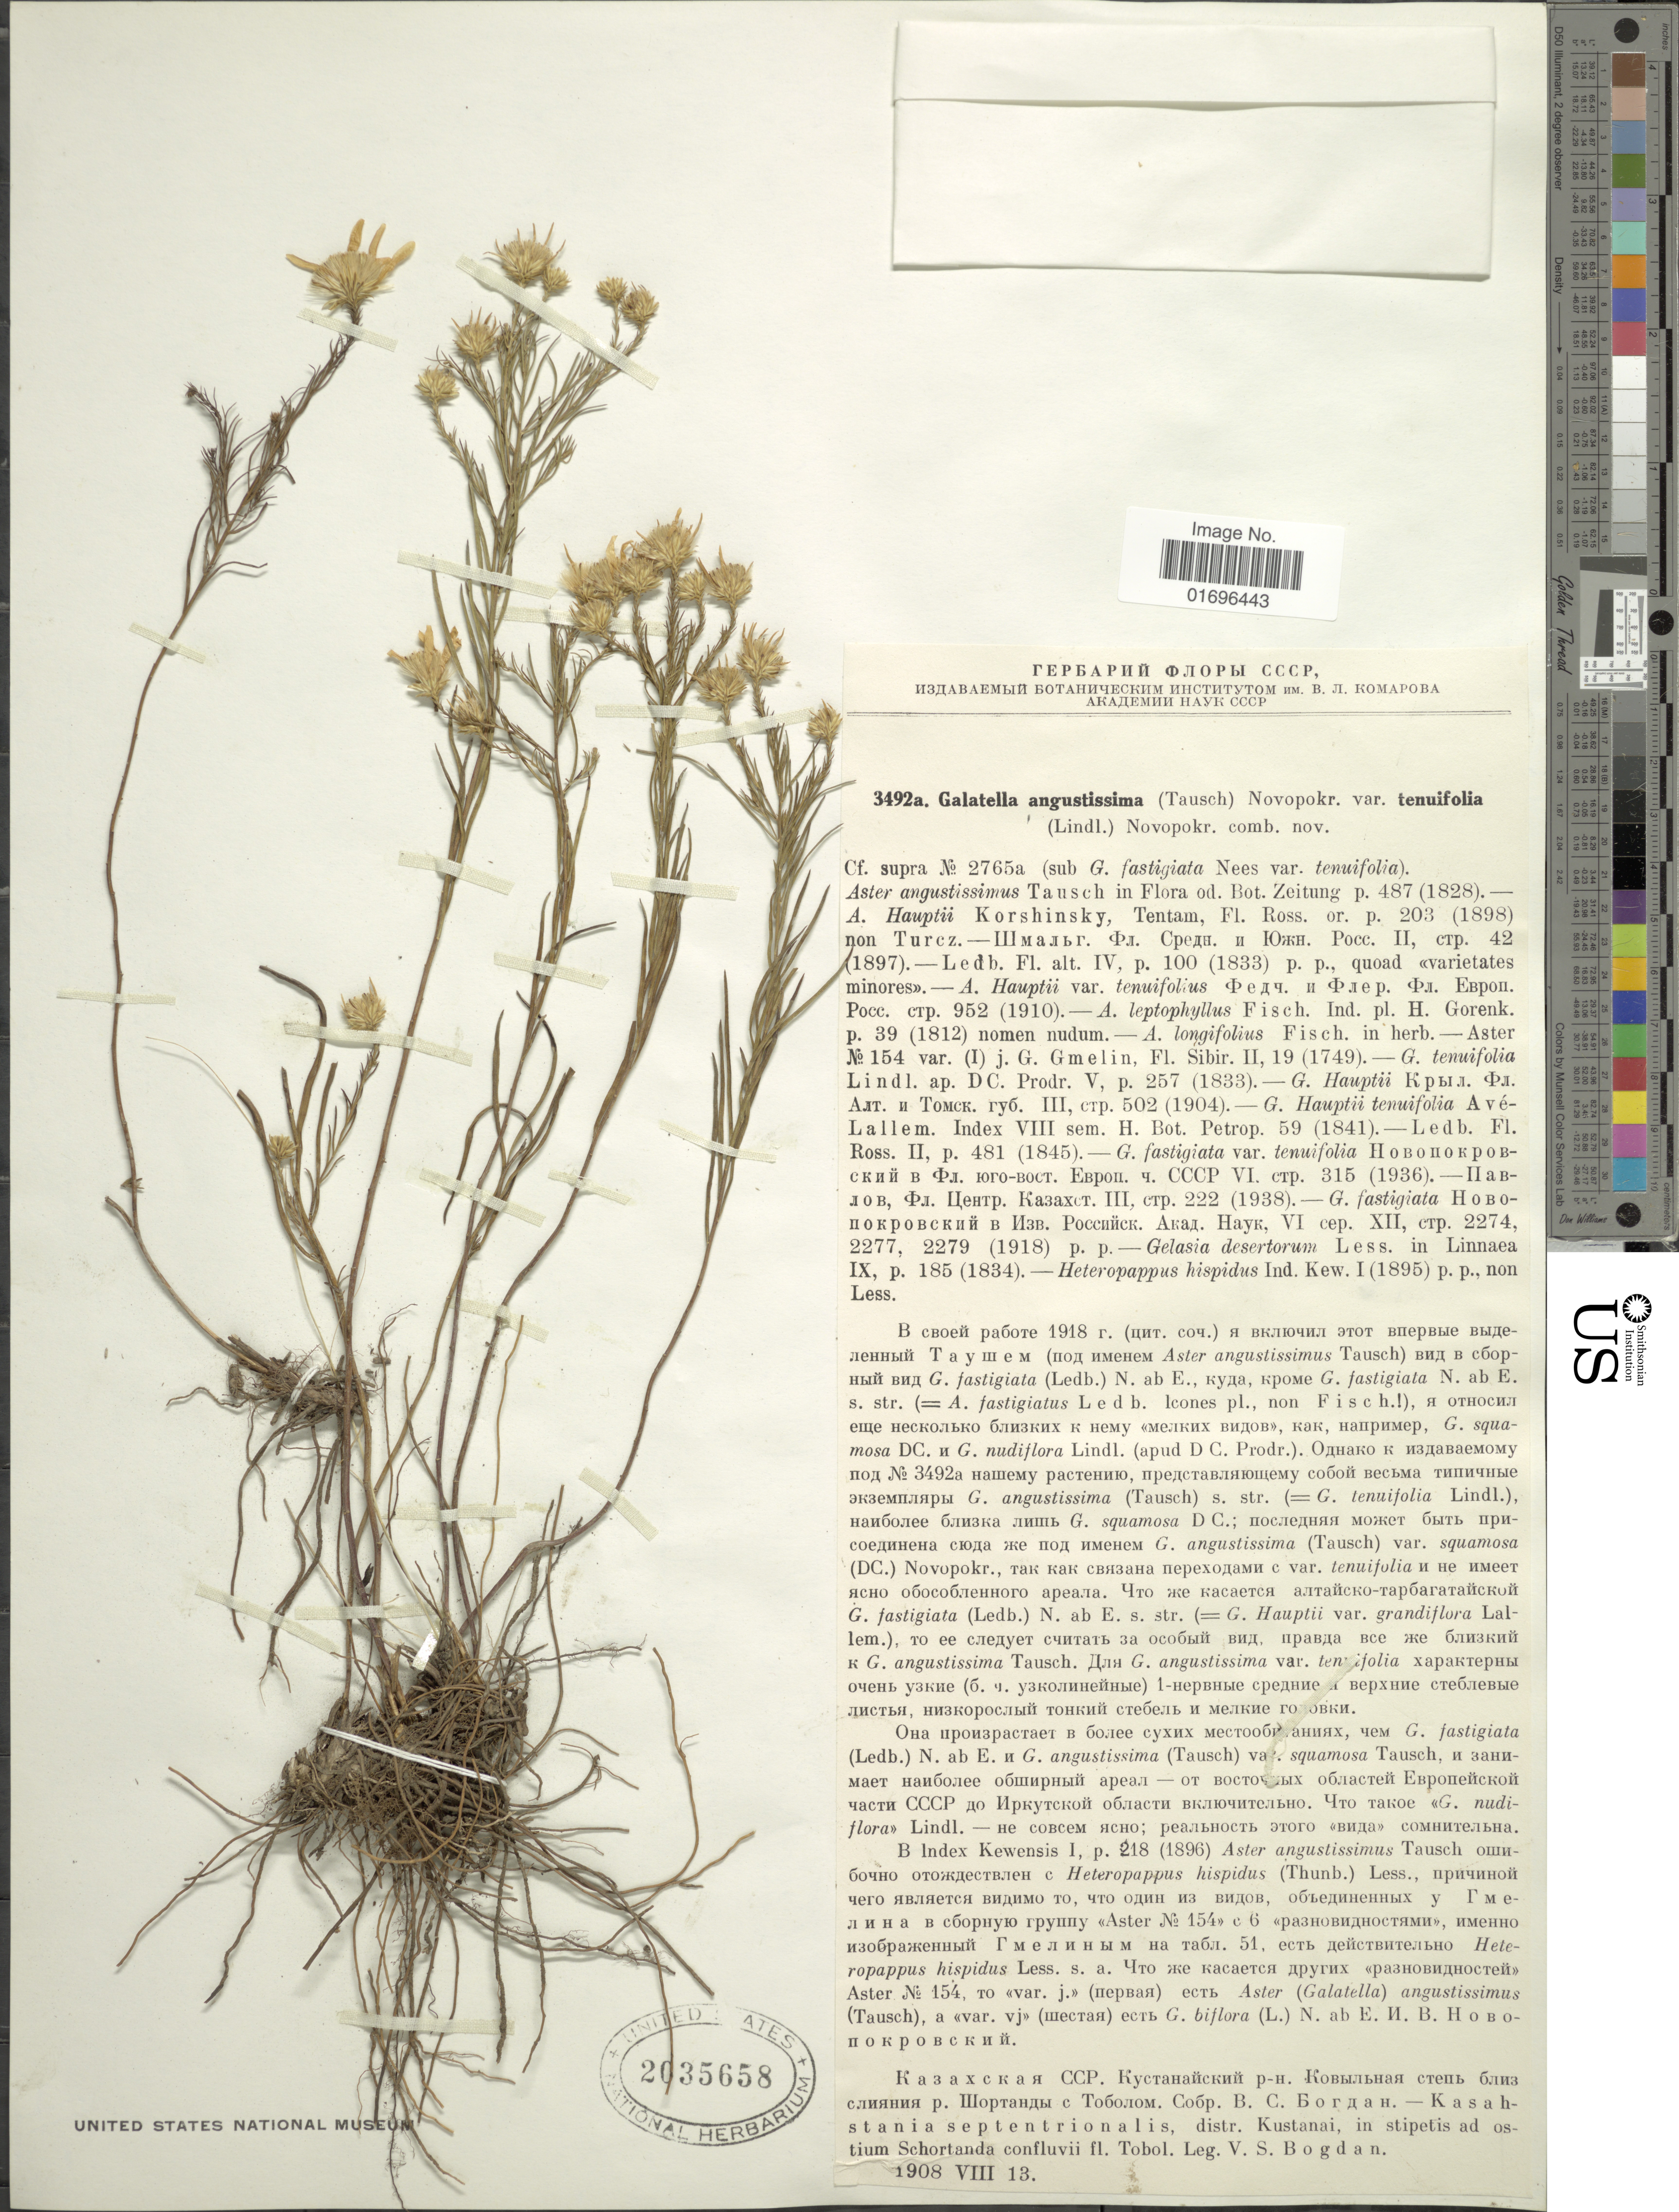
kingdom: Plantae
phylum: Tracheophyta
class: Magnoliopsida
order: Asterales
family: Asteraceae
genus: Aster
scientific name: Aster angustissimus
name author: Tausch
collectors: V. Bogdan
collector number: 3492a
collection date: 1908-08-13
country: Kazakhstan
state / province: Qustanay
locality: Kasahstania septentrionalis, distr. Kustanai, in stipetis ad ostium Schortanda confluvii fl. Tobol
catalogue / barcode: US 2035658